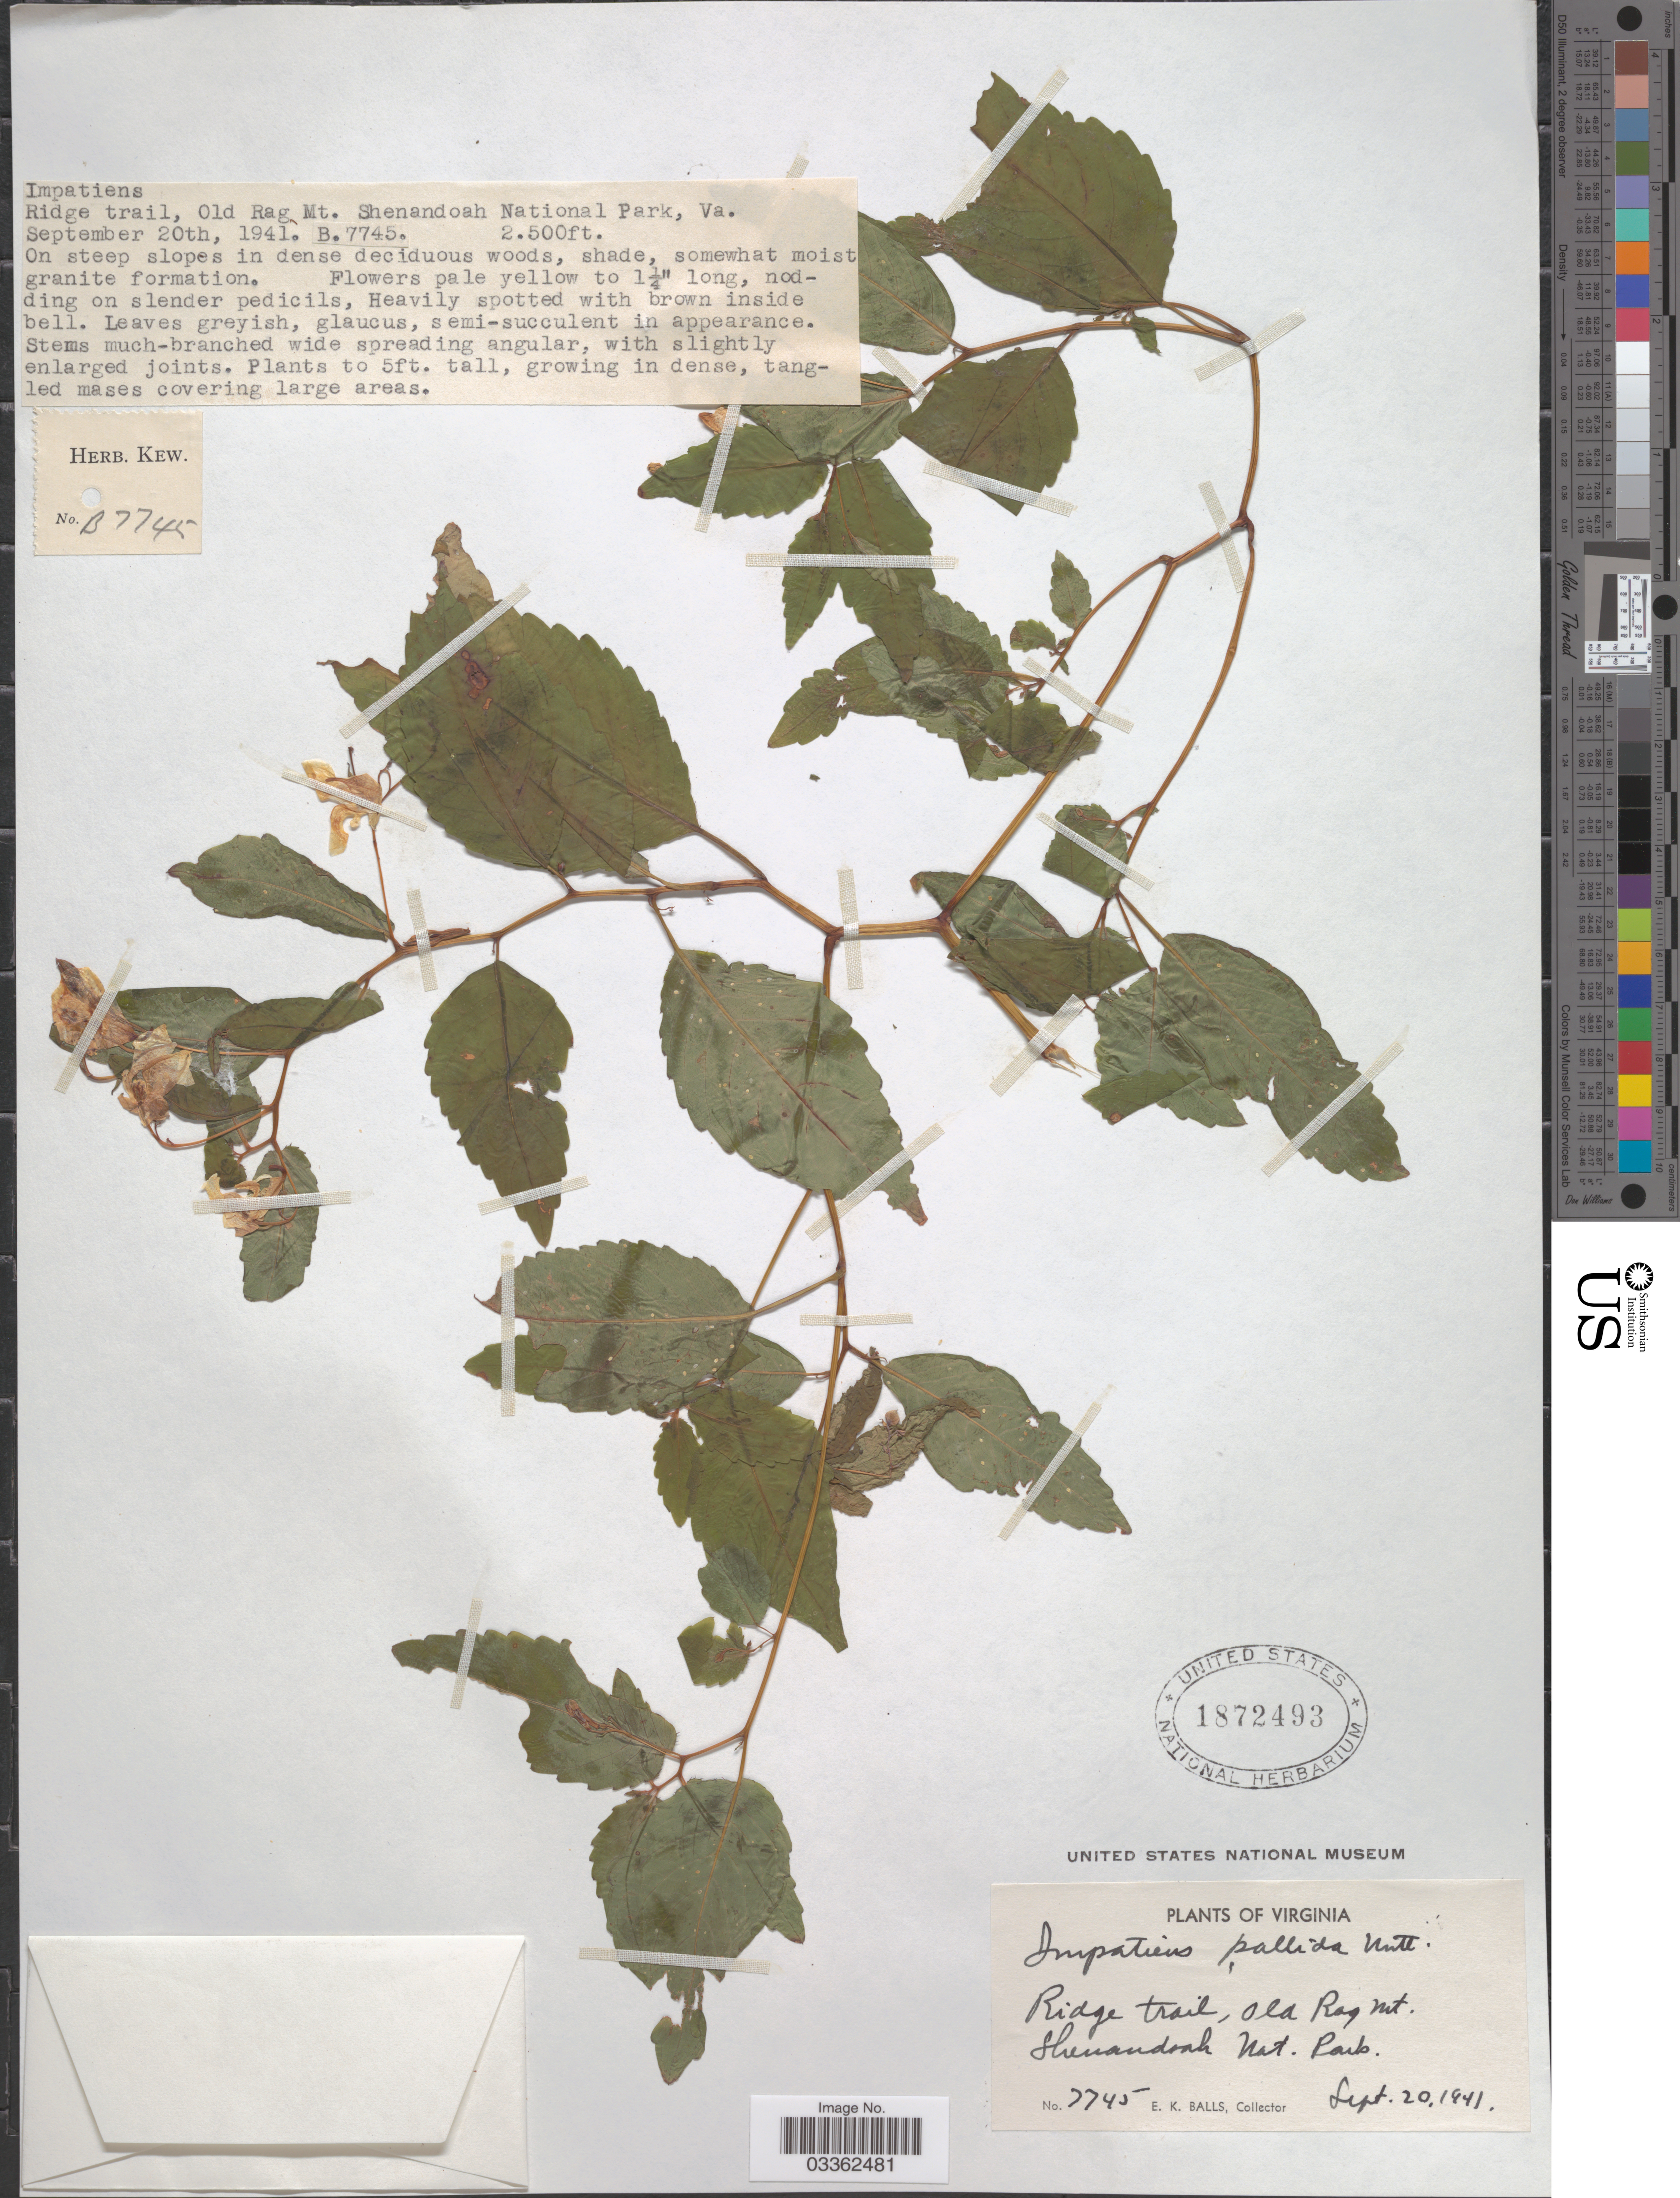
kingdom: Plantae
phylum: Tracheophyta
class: Magnoliopsida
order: Ericales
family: Balsaminaceae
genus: Impatiens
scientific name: Impatiens pallida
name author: Nutt.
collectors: E. K. Balls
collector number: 7745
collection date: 1941-09-20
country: United States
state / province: Virginia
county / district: Madison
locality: Ridge trail, Old Rag Mt. Shenandoah National Park.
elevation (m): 762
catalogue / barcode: US 1872493